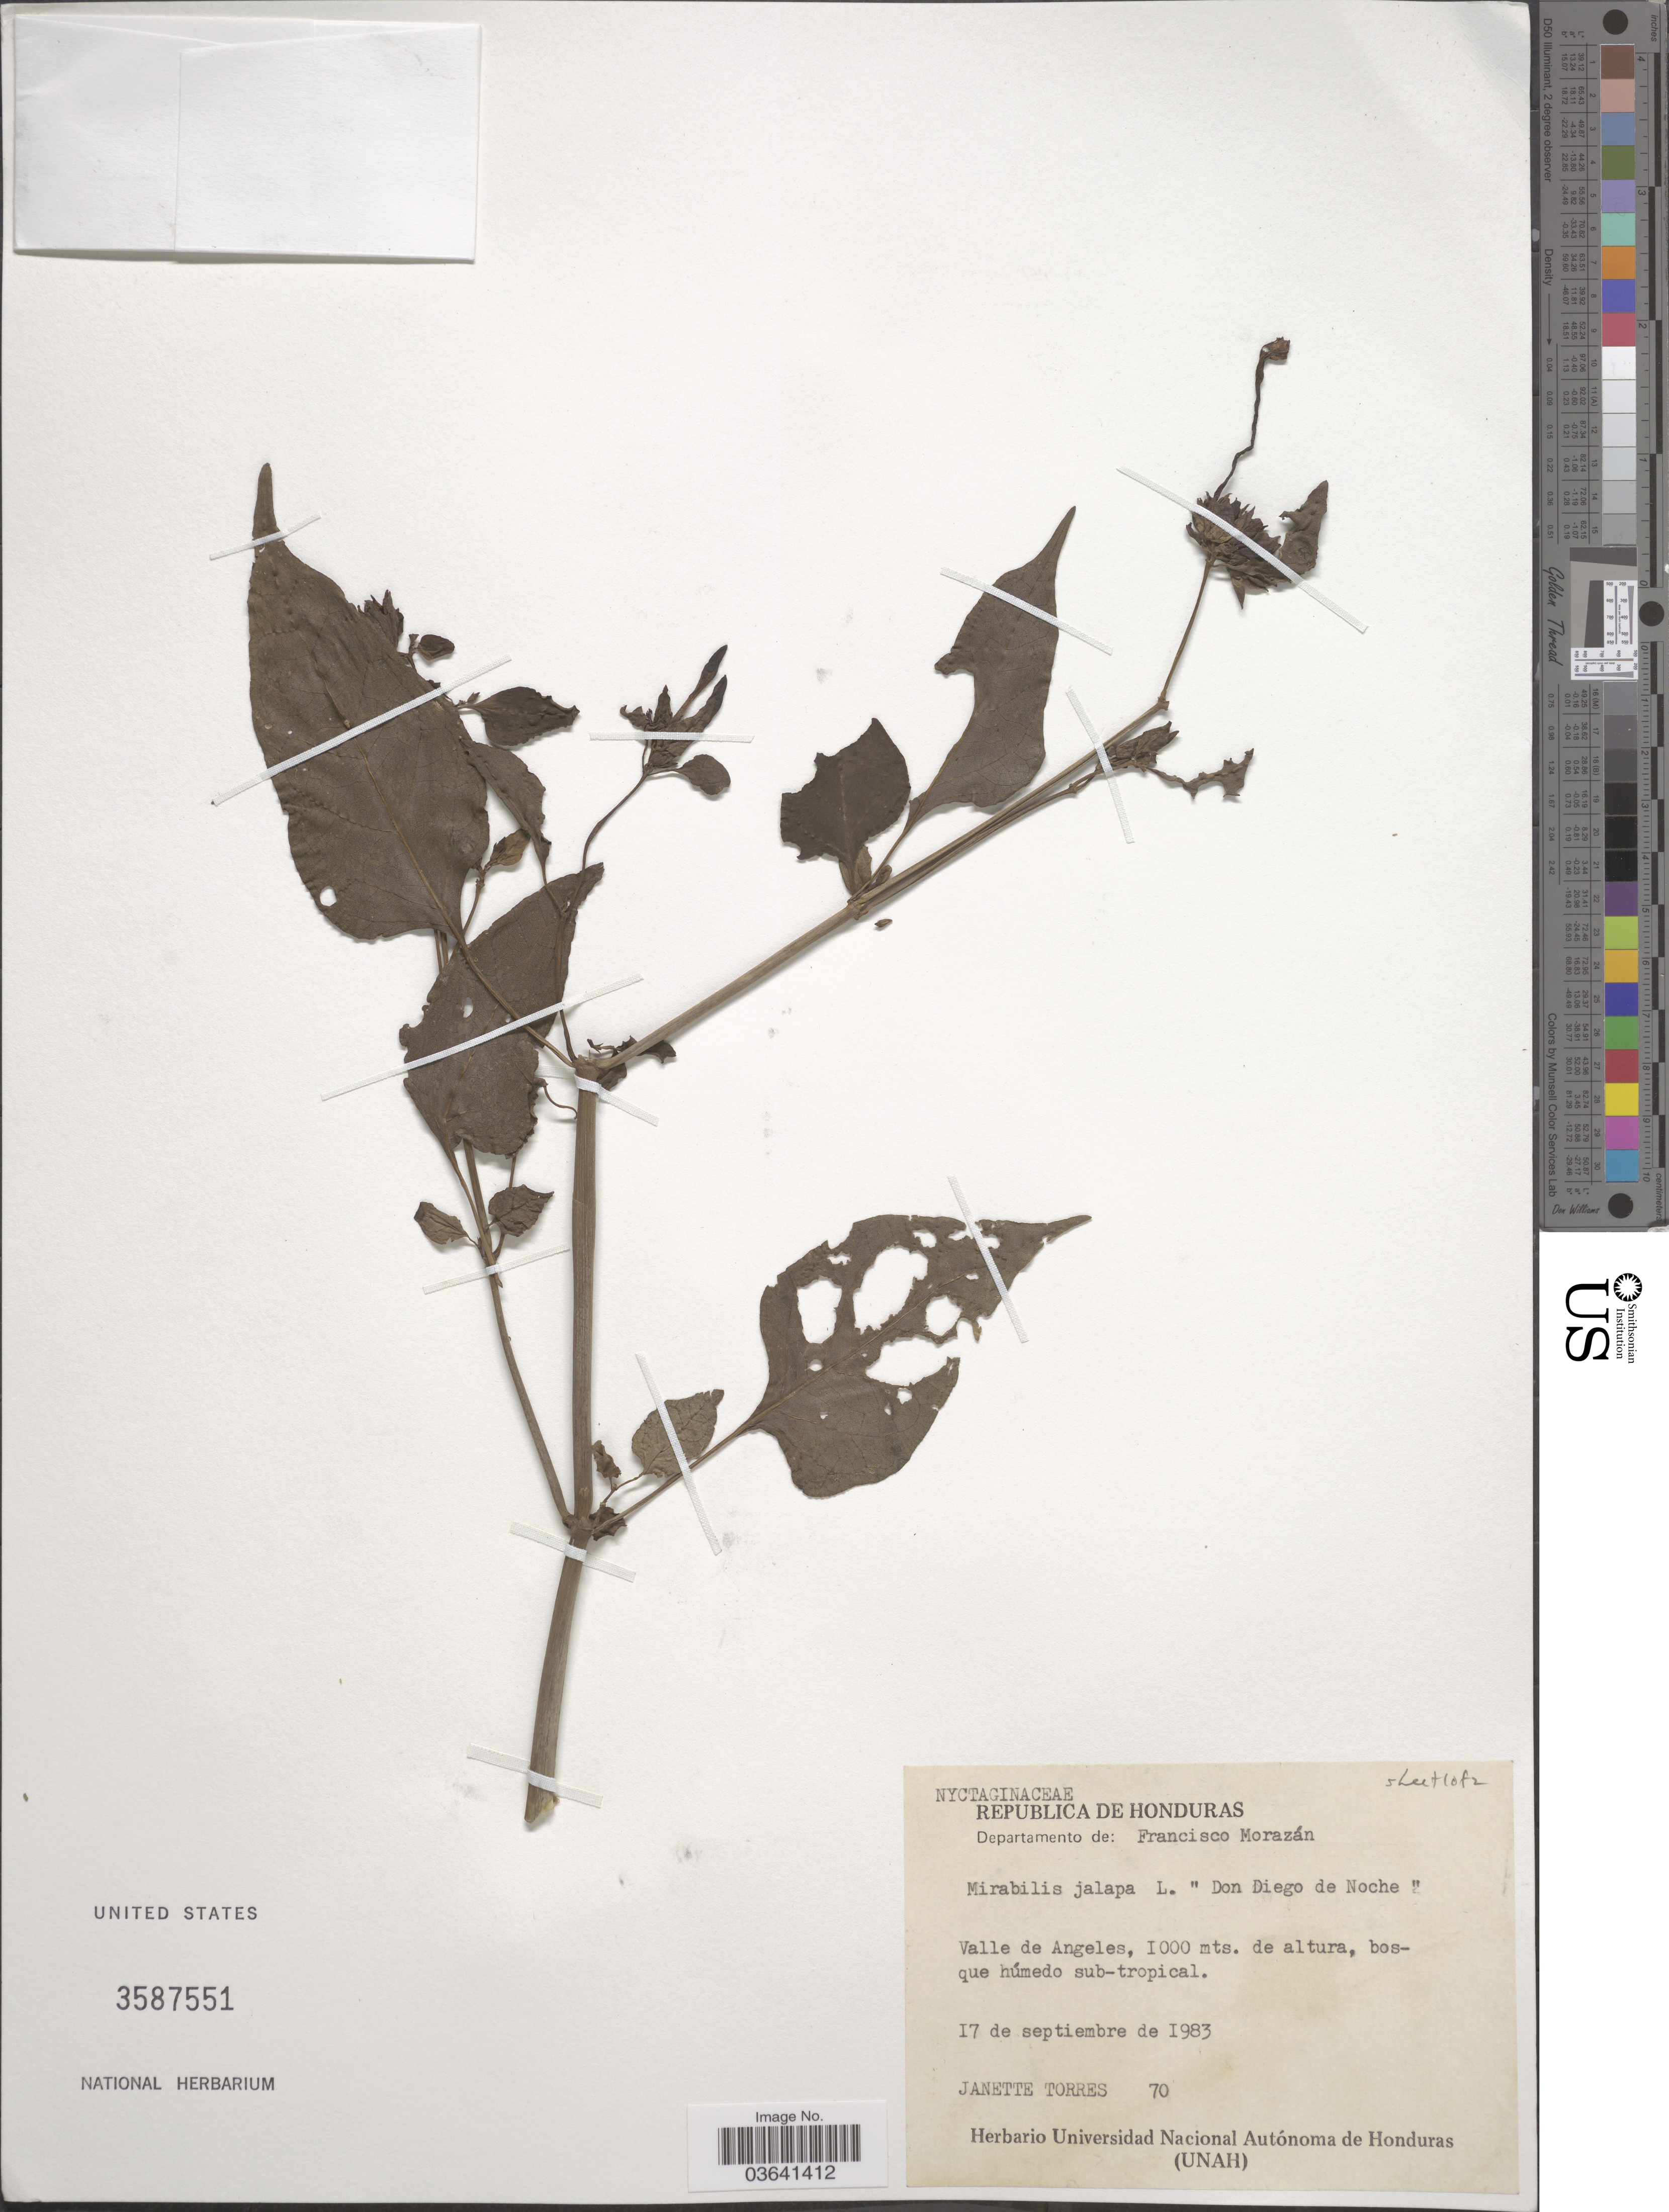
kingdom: Plantae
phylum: Tracheophyta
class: Magnoliopsida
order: Caryophyllales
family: Nyctaginaceae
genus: Mirabilis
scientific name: Mirabilis jalapa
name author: L.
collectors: J. Torres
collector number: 70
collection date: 1983-09-17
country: Honduras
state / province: Fco. Morazán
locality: Departamento de: Francisco Morazán. Valle de Angeles.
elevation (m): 1000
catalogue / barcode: US 3587551